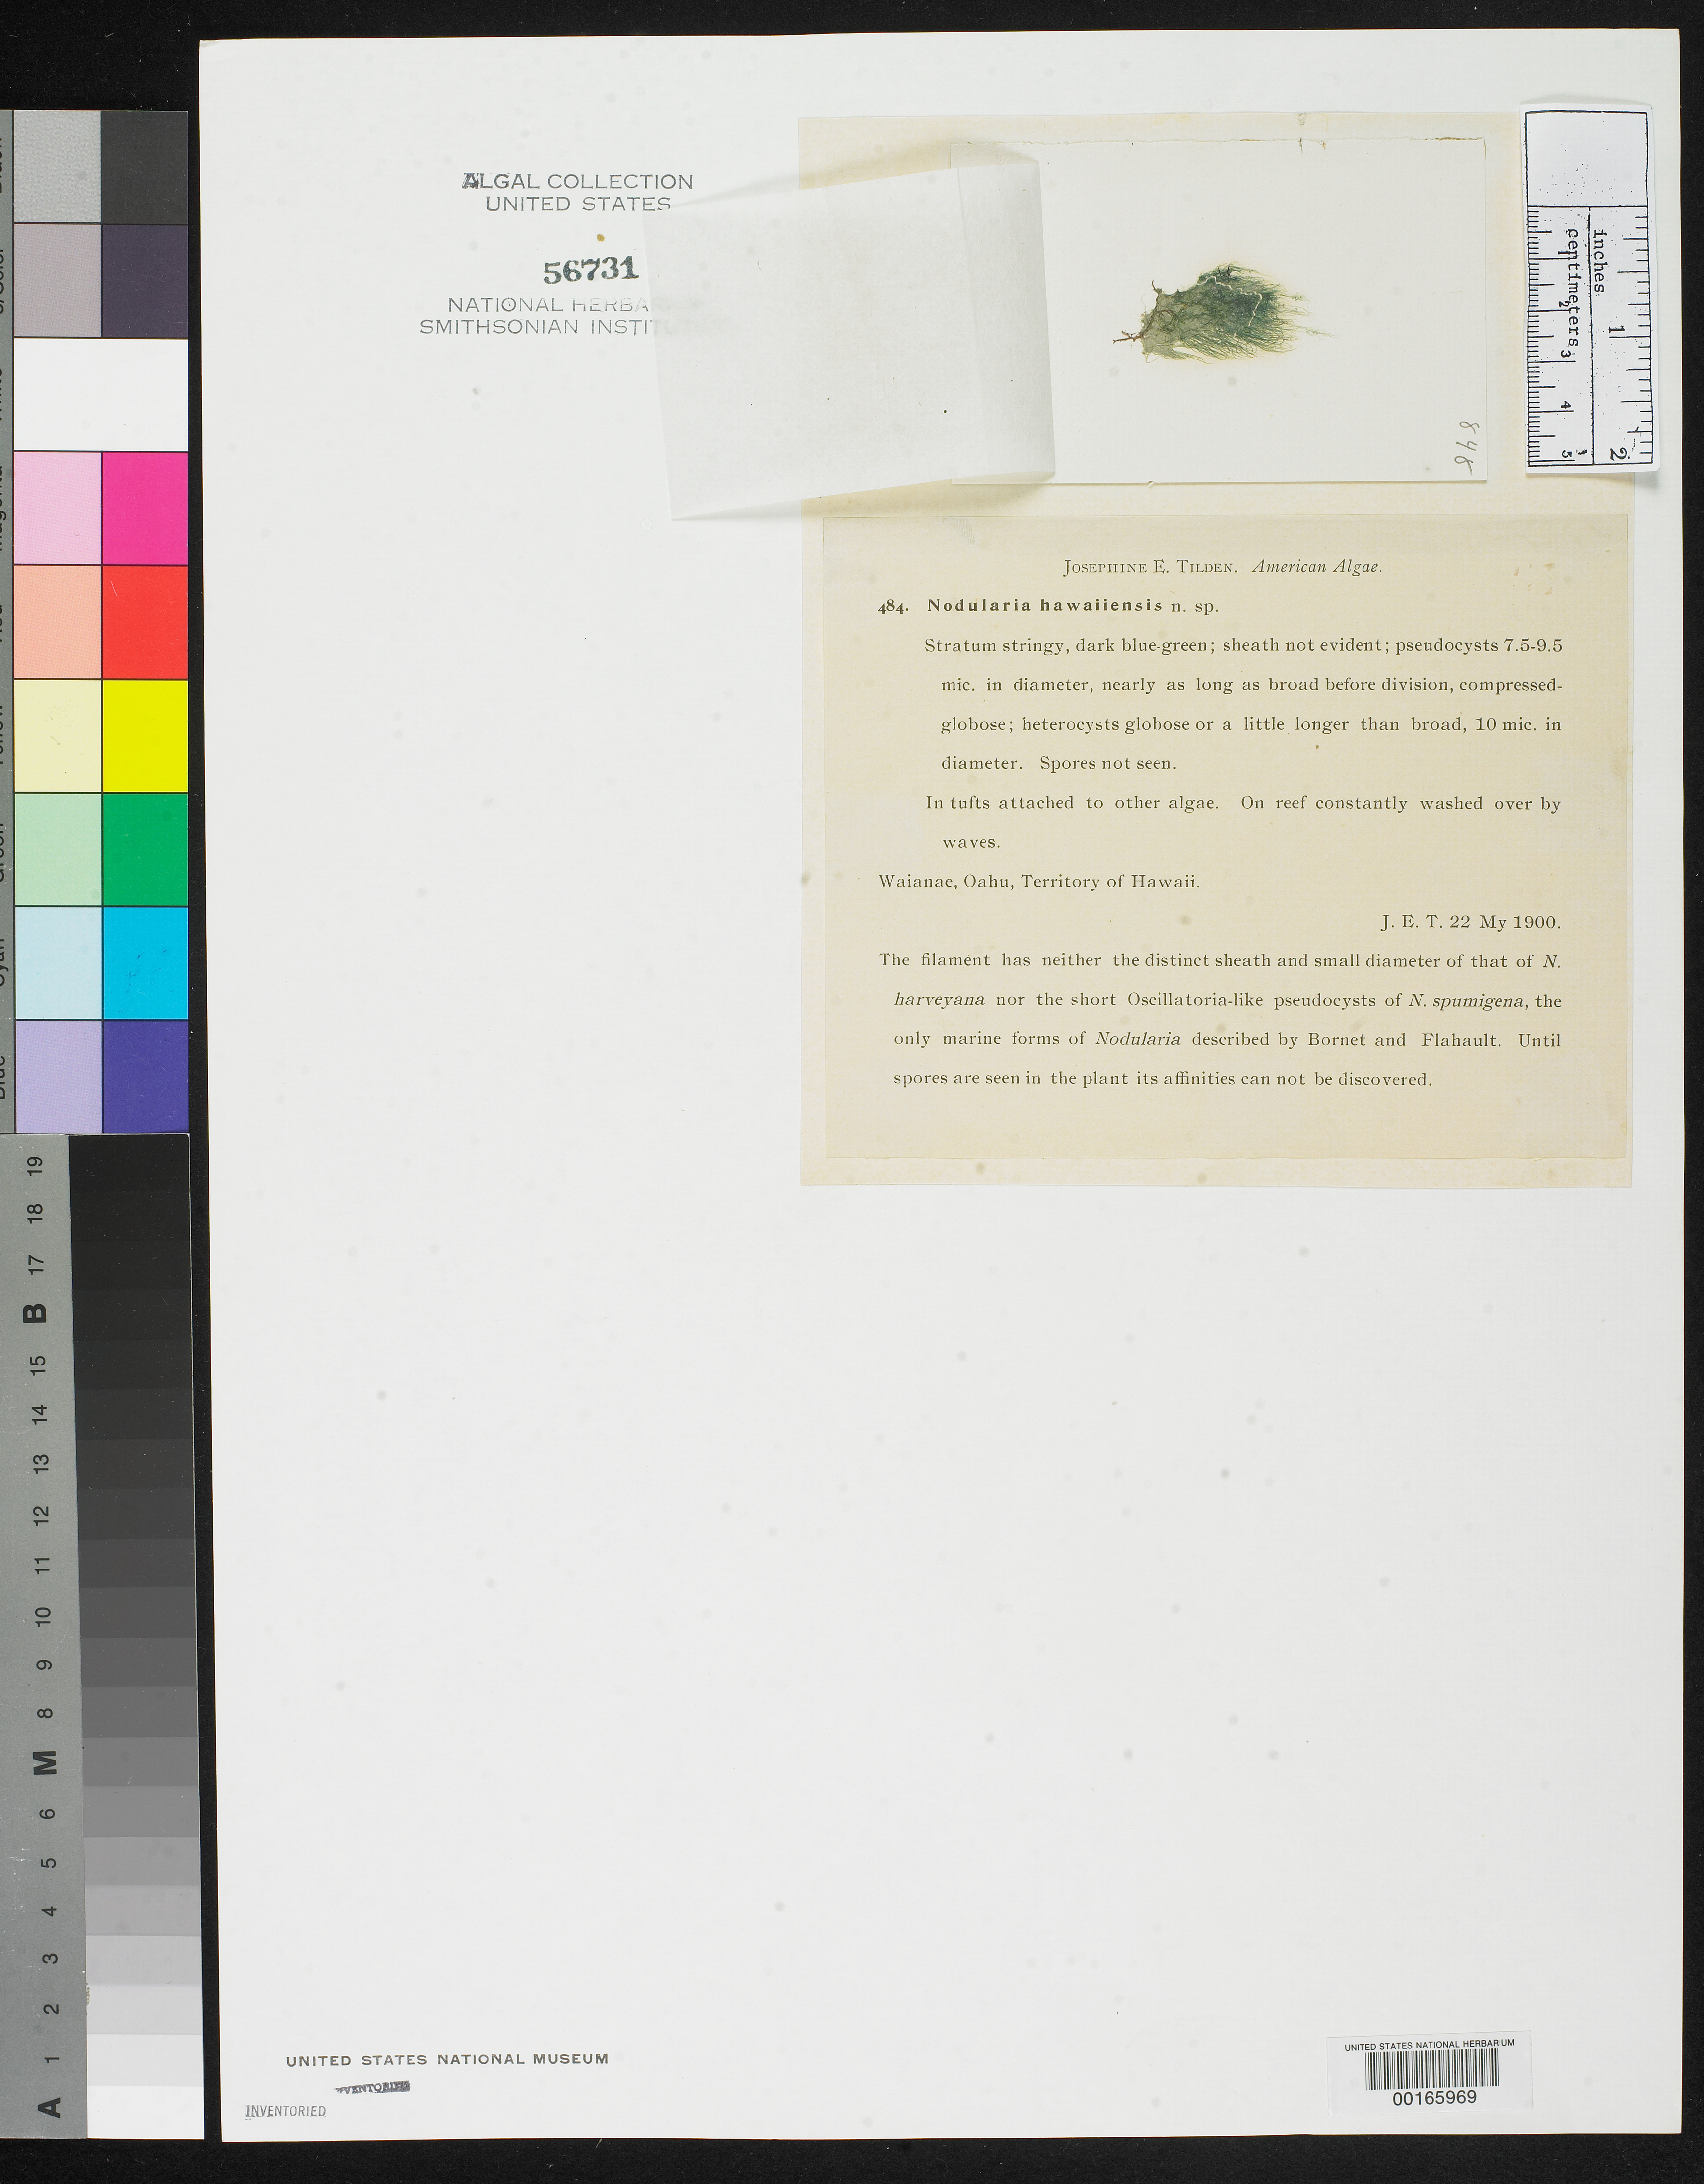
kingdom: Bacteria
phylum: Cyanobacteria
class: Cyanobacteriia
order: Cyanobacteriales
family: Nostocaceae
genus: Nodularia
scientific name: Nodularia hawaiiensis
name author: J. E. Tilden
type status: Isotype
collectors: J. E. Tilden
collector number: JET 484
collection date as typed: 22 May 1900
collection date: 1900-05-22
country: United States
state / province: Hawaii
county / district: Honolulu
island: Oahu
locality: Waianae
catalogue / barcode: US 56731